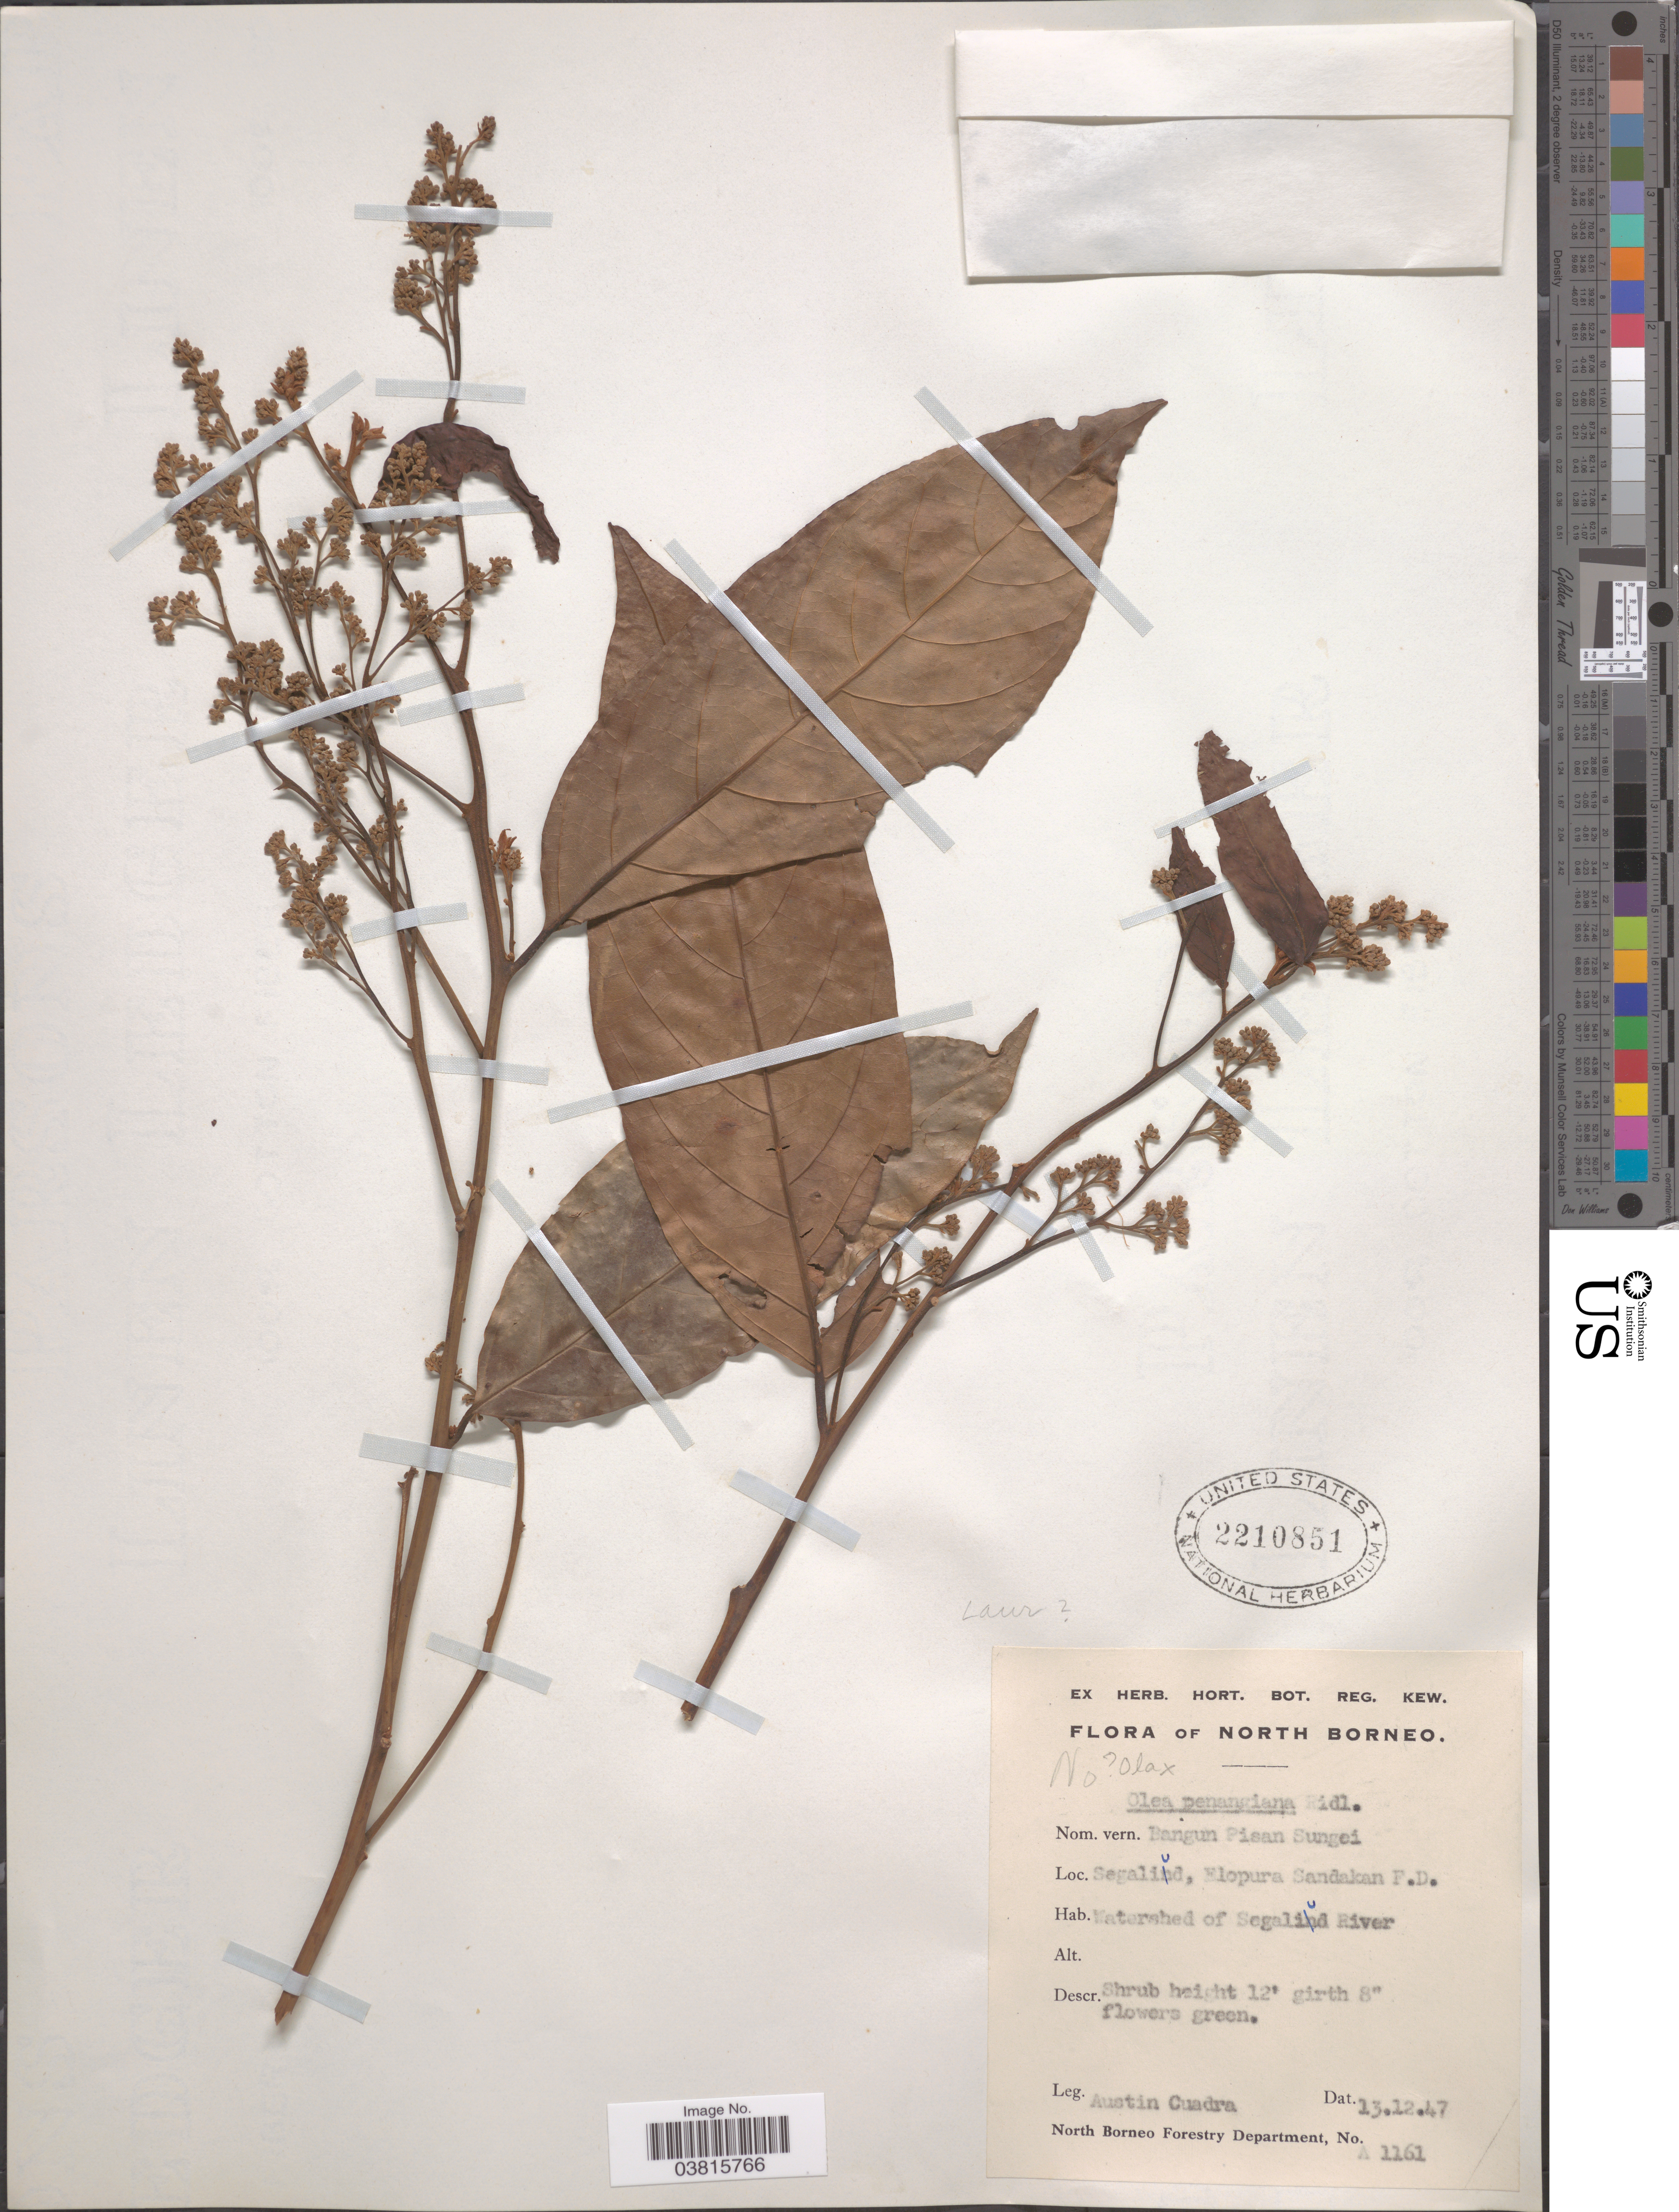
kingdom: Plantae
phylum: Tracheophyta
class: Magnoliopsida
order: Laurales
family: Lauraceae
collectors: A. Cuadra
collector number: A1161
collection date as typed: Transcribed d/m/y: 13/12/47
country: Malaysia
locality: North Borneo. Segaliud, Elopura Sandakan F.D. Watershed of Segaliud River.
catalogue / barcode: US 2210851